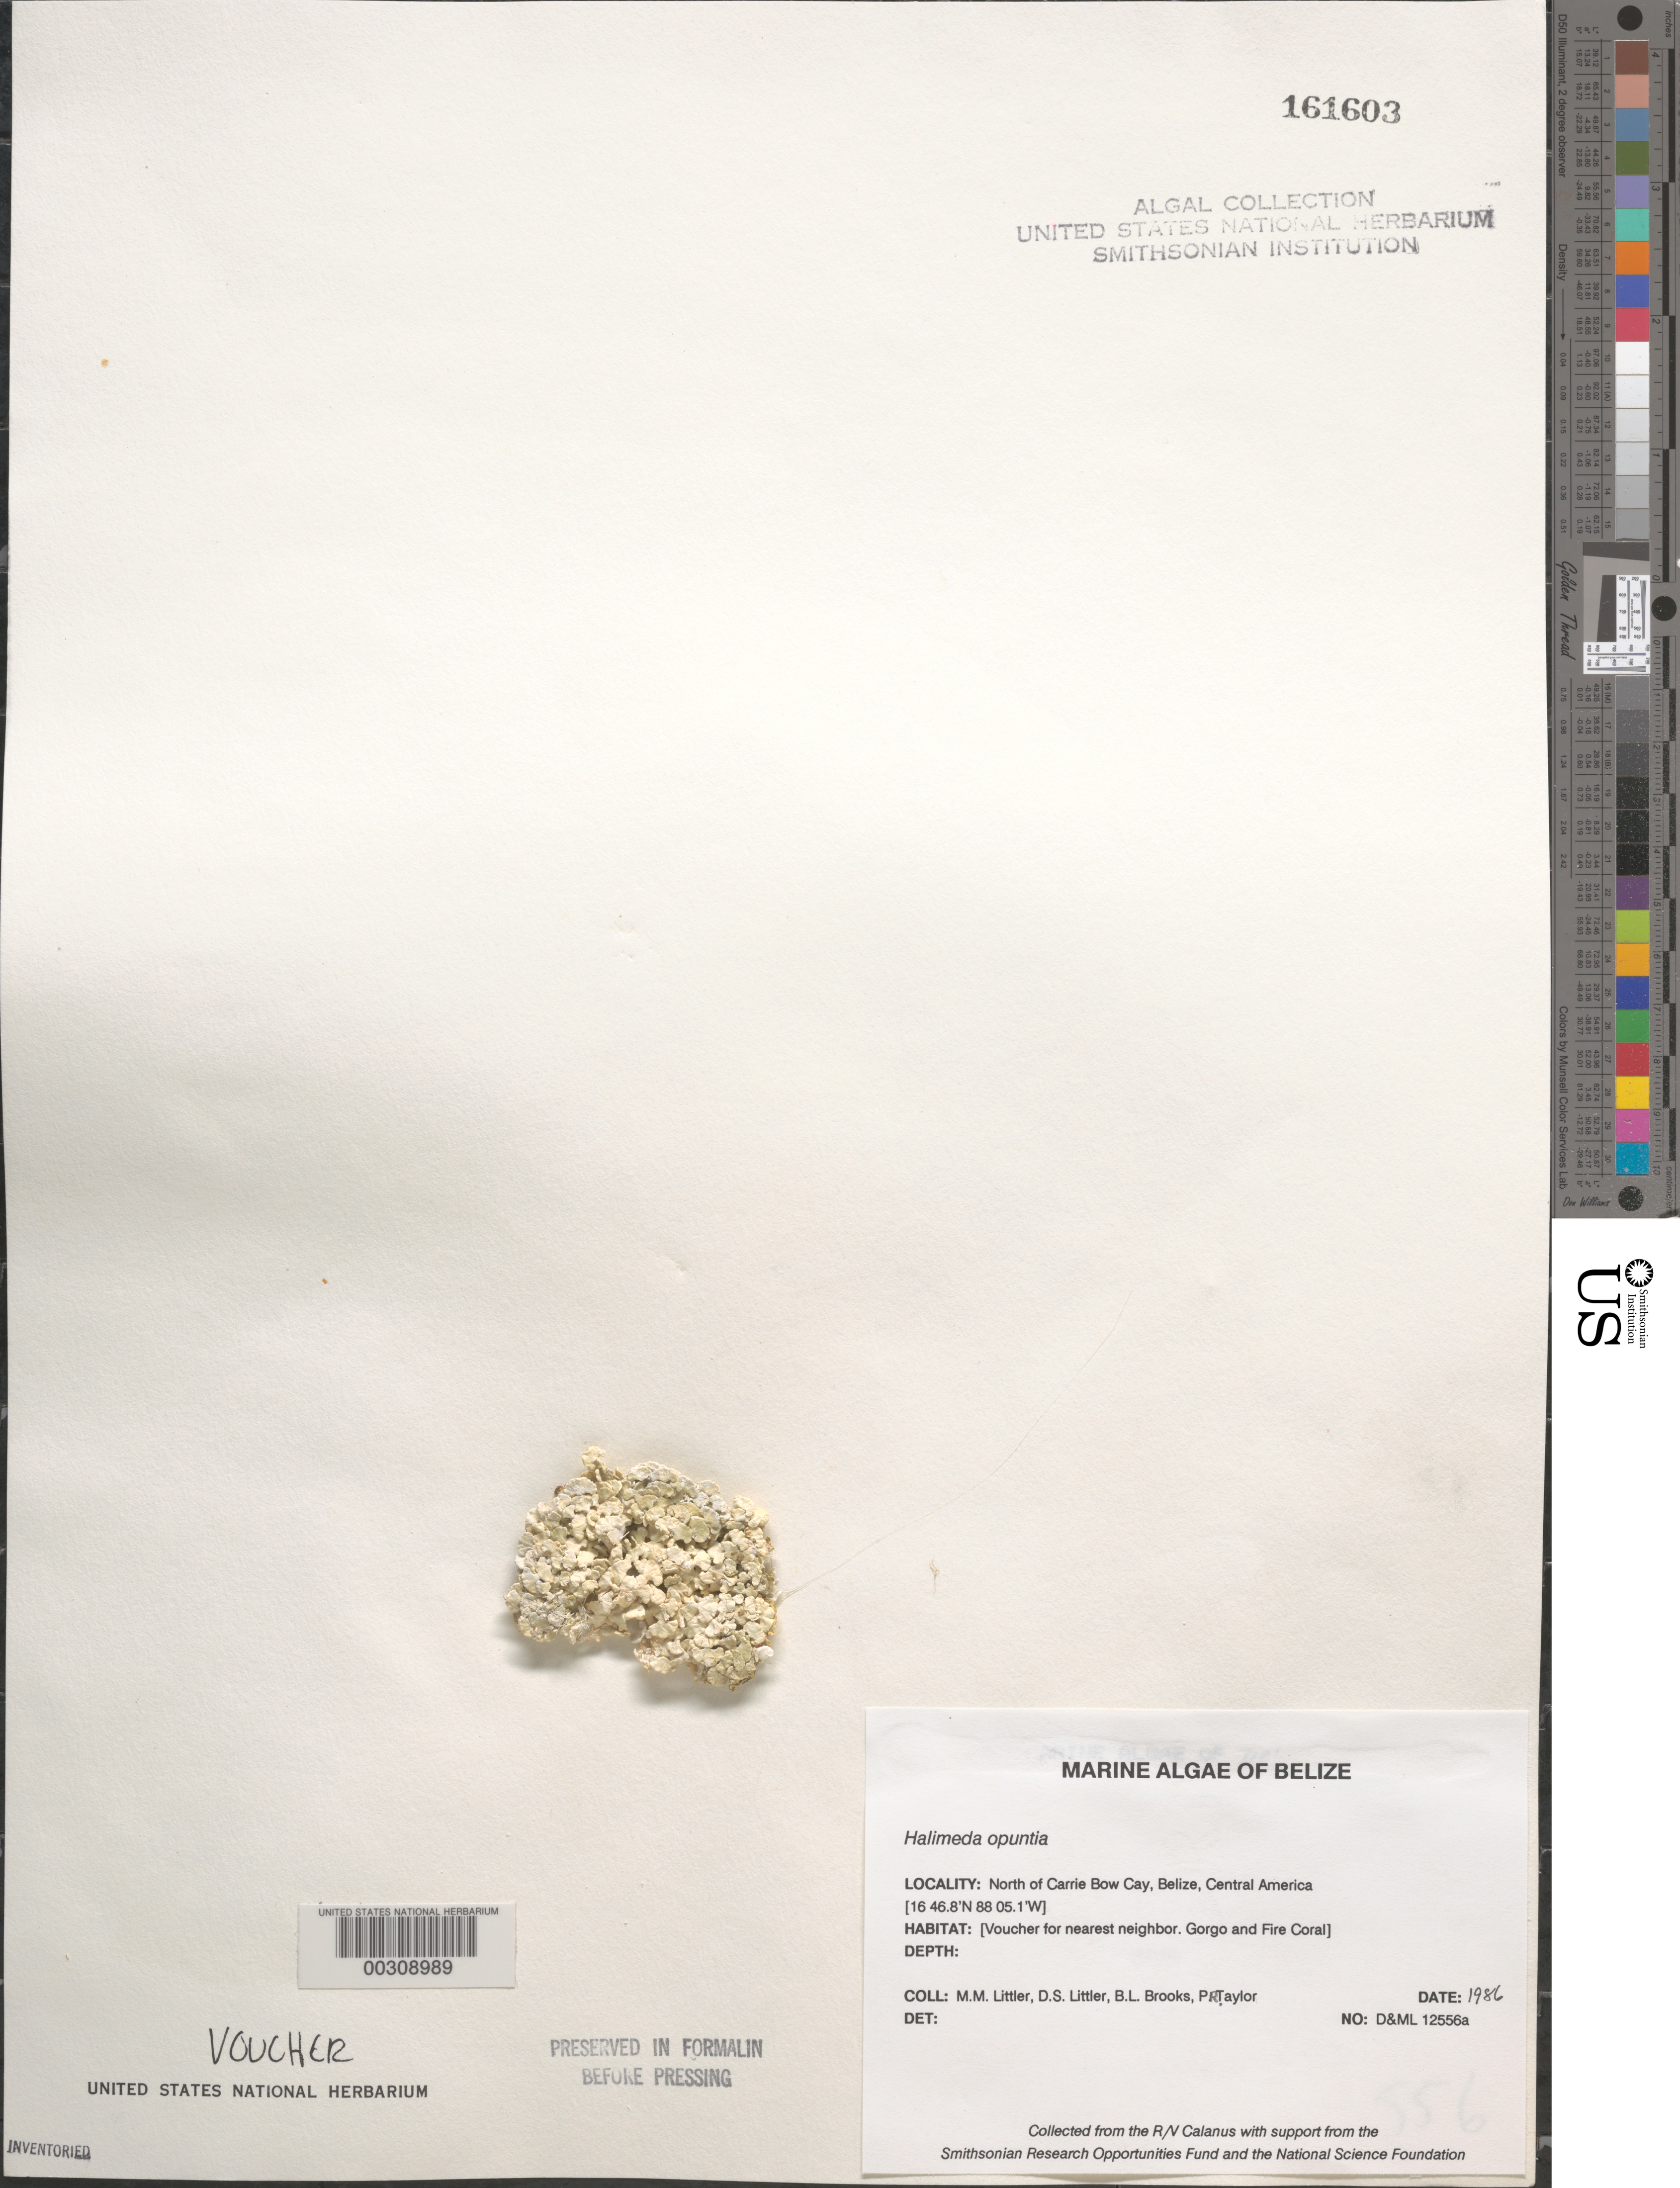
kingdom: Plantae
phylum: Chlorophyta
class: Ulvophyceae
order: Bryopsidales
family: Halimedaceae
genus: Halimeda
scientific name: Halimeda opuntia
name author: (L.) J.V.Lamouroux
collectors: M. M. Littler, D. S. Littler, B. Brooks & P. R. Taylor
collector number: D&ML 12556a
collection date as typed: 1986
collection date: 1986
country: Belize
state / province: Stann Creek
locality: North of Carrie Bow Cay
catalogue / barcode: US 161603